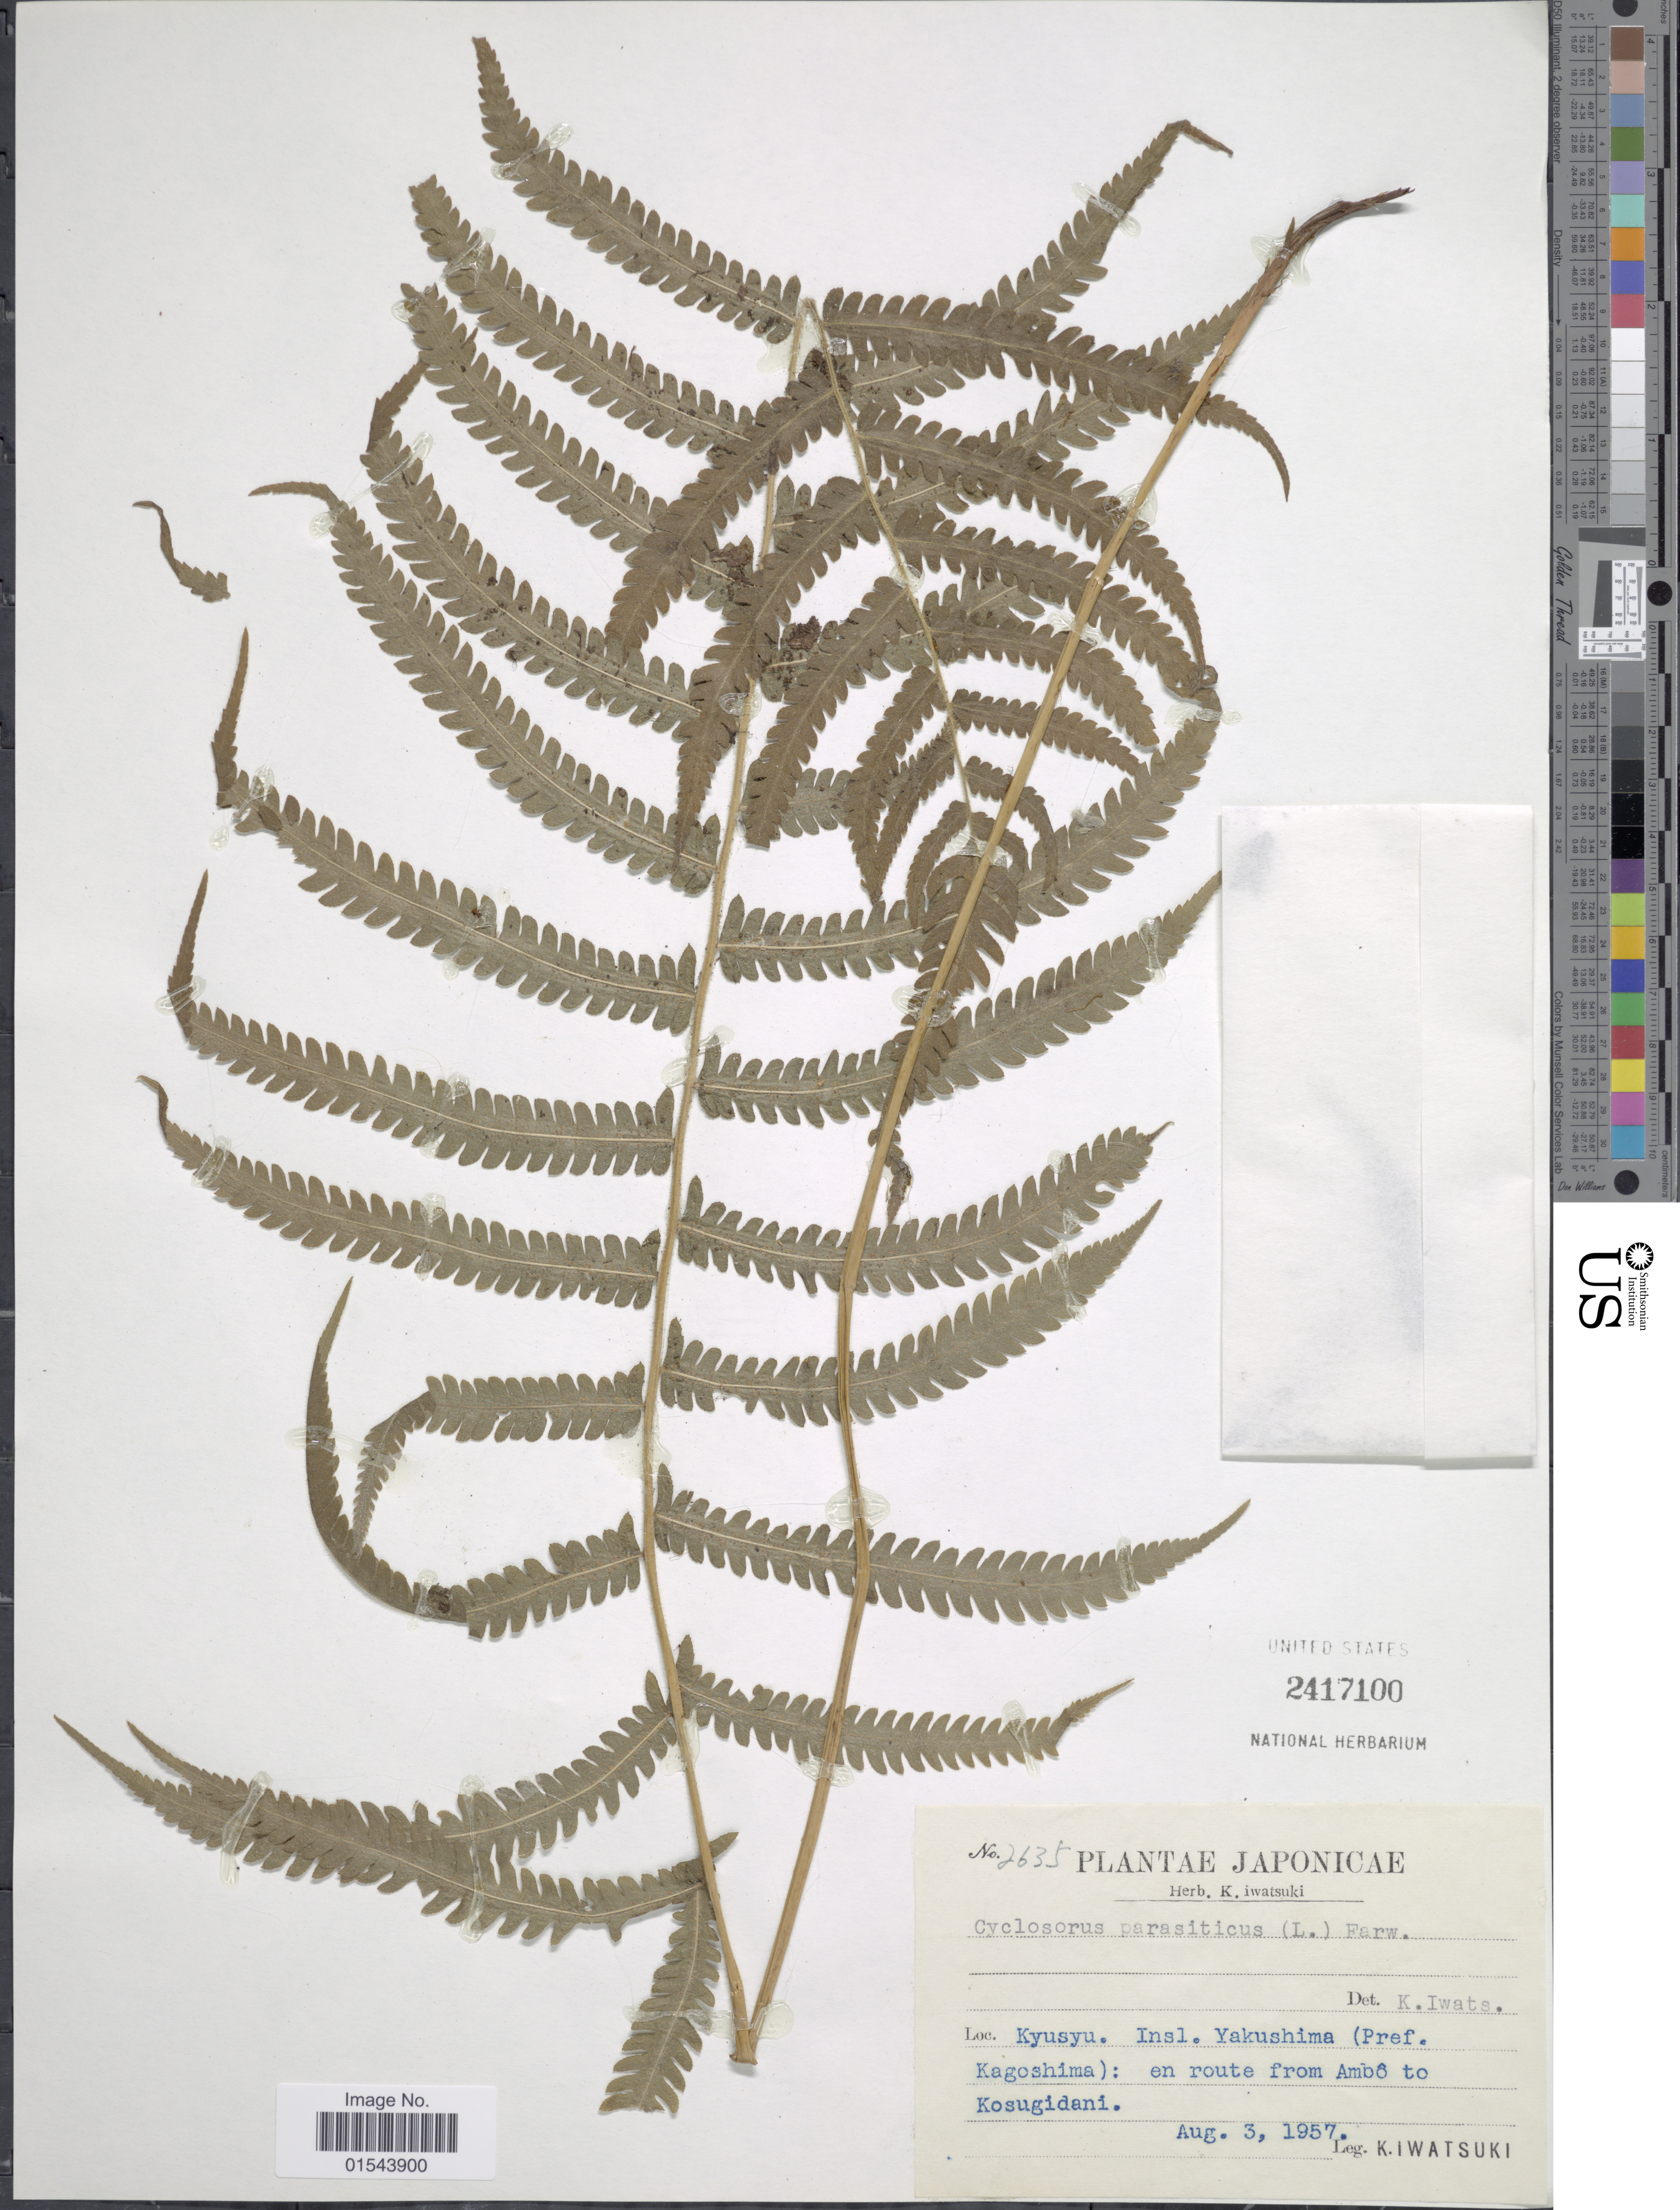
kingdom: Plantae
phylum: Tracheophyta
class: Polypodiopsida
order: Polypodiales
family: Thelypteridaceae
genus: Christella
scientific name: Christella parasitica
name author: (L.) H. Lév.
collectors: K. Iwatsuki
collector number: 2635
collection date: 1957-08-03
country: Japan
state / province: Kagosima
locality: Kyusyu. Insl. Yakushima (Pref. Kagoshima): en route fom Ambo to Kosugidani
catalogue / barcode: US 2417100